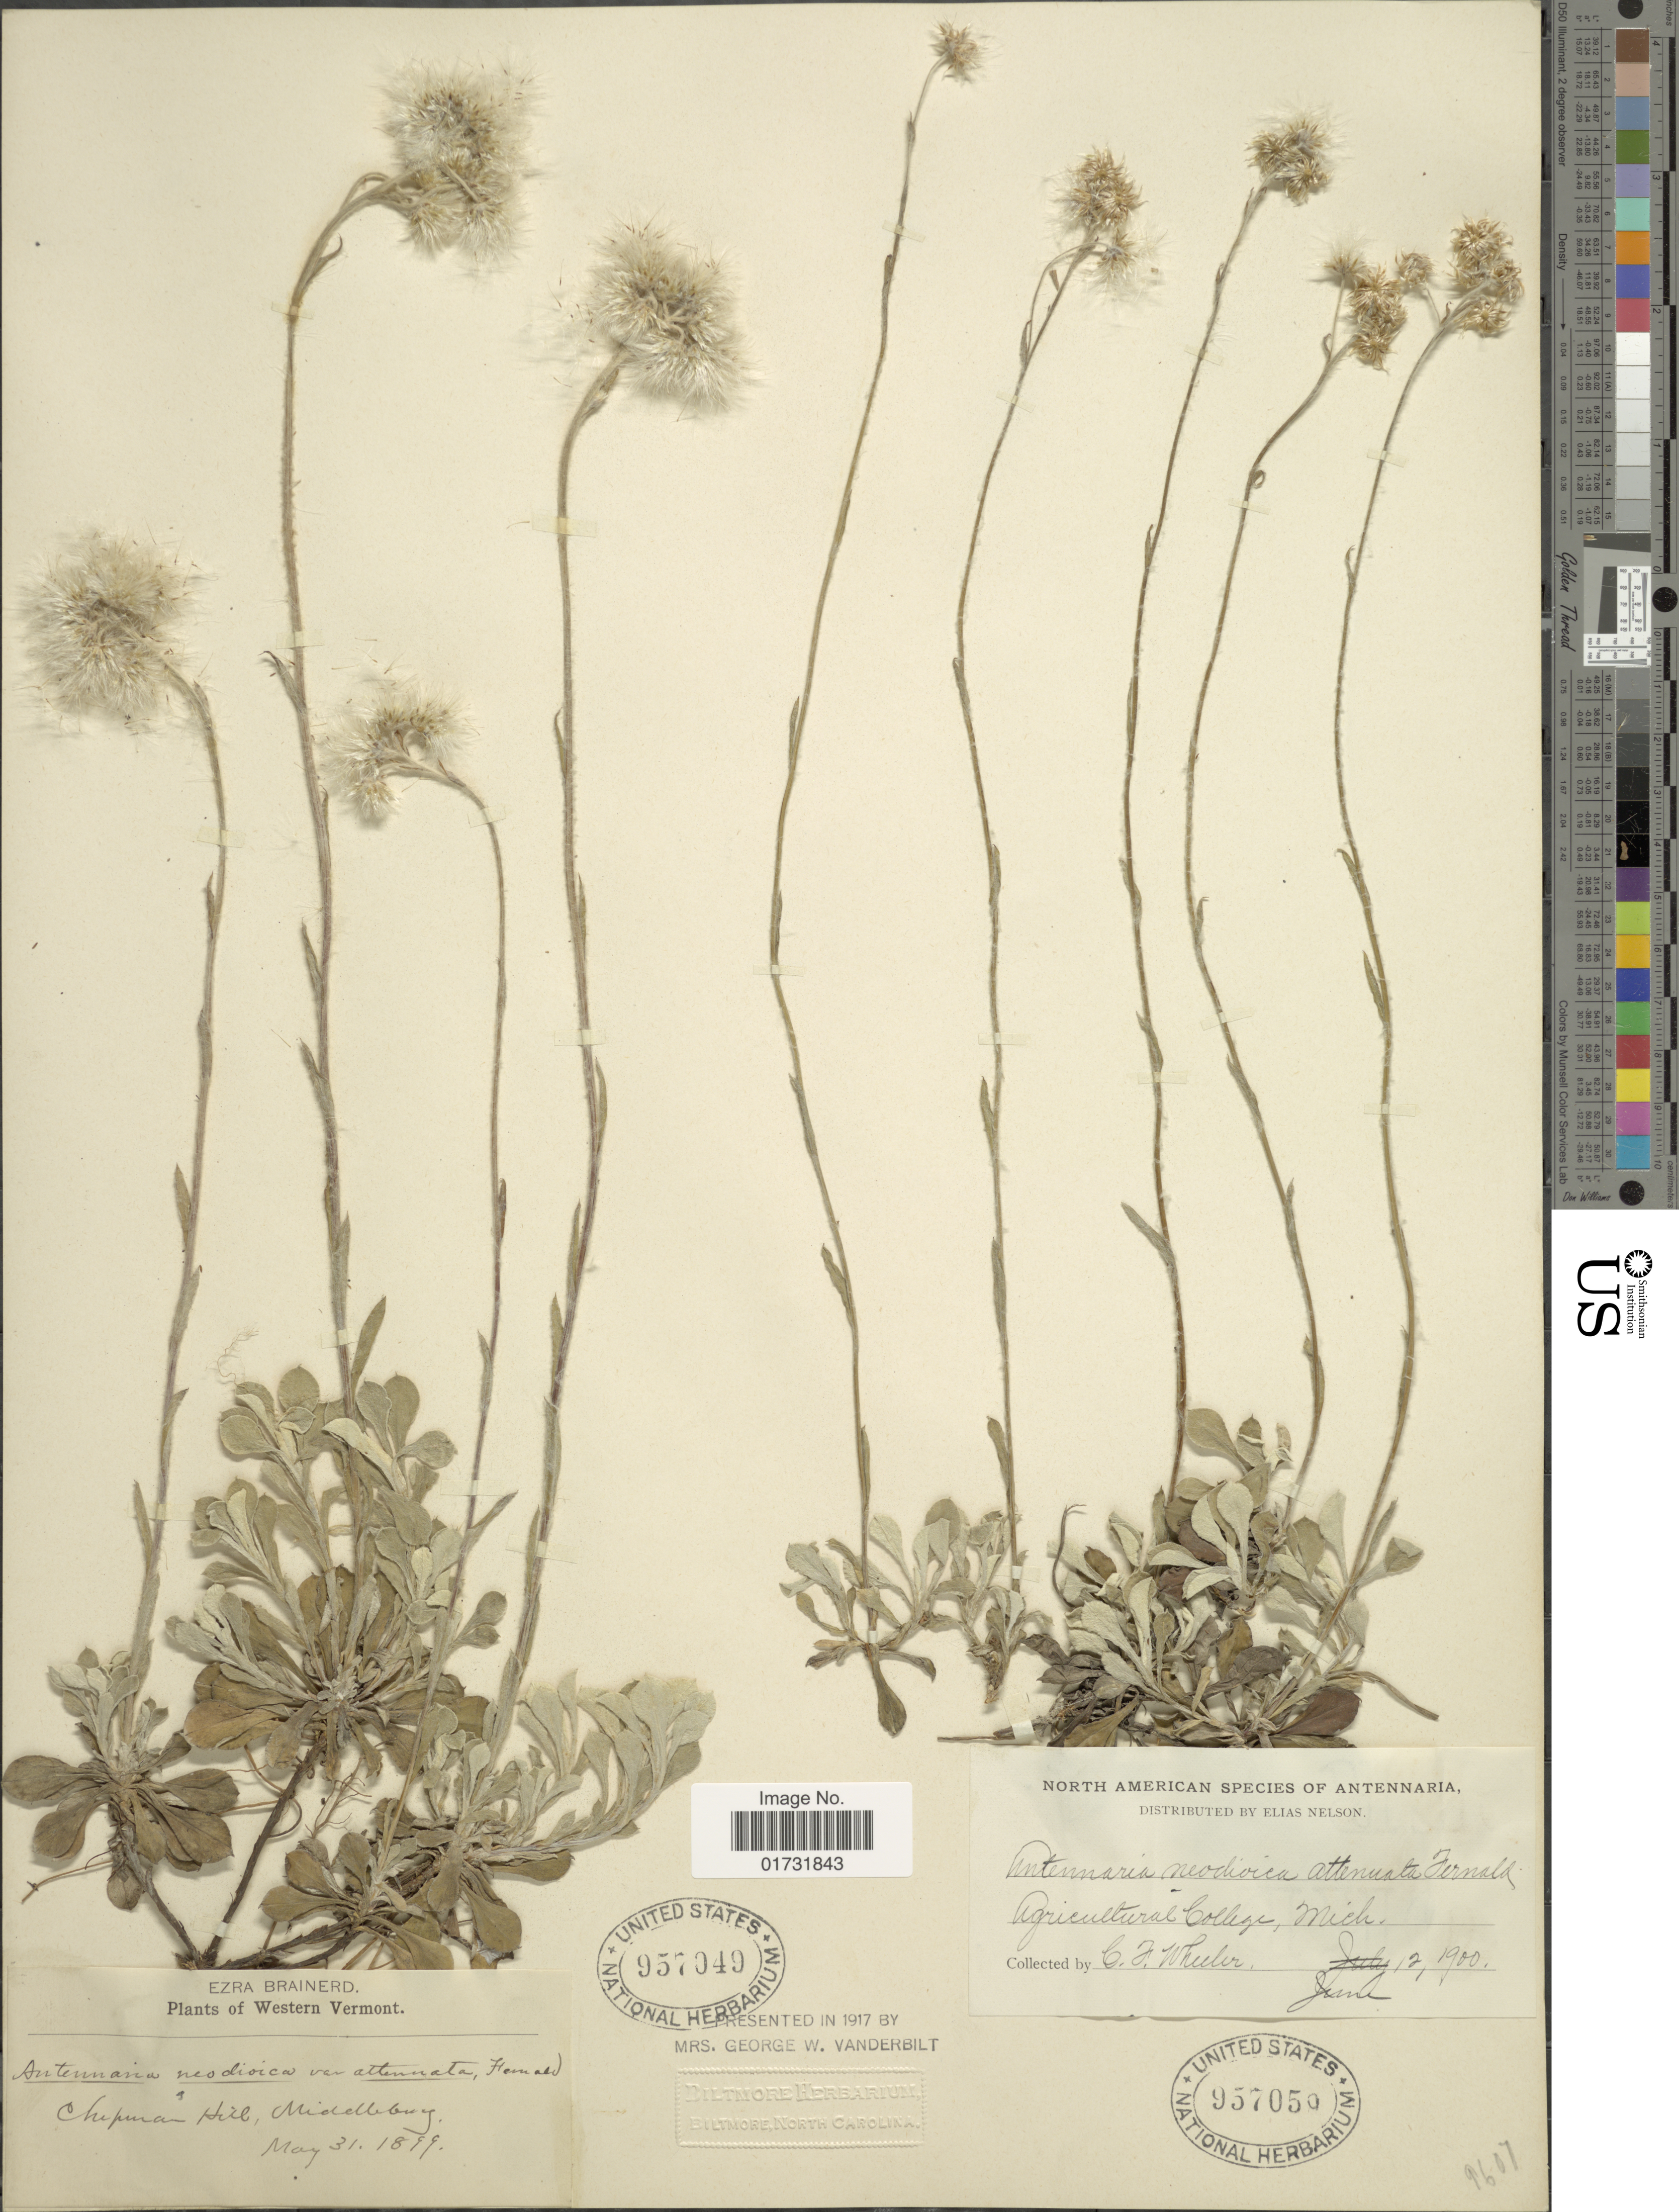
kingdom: Plantae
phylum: Tracheophyta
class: Magnoliopsida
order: Asterales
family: Asteraceae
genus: Antennaria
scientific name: Antennaria neodioica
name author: Greene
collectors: C. Wheeler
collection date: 1900-06-12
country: United States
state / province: Michigan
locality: Agricultural College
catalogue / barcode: US 957059